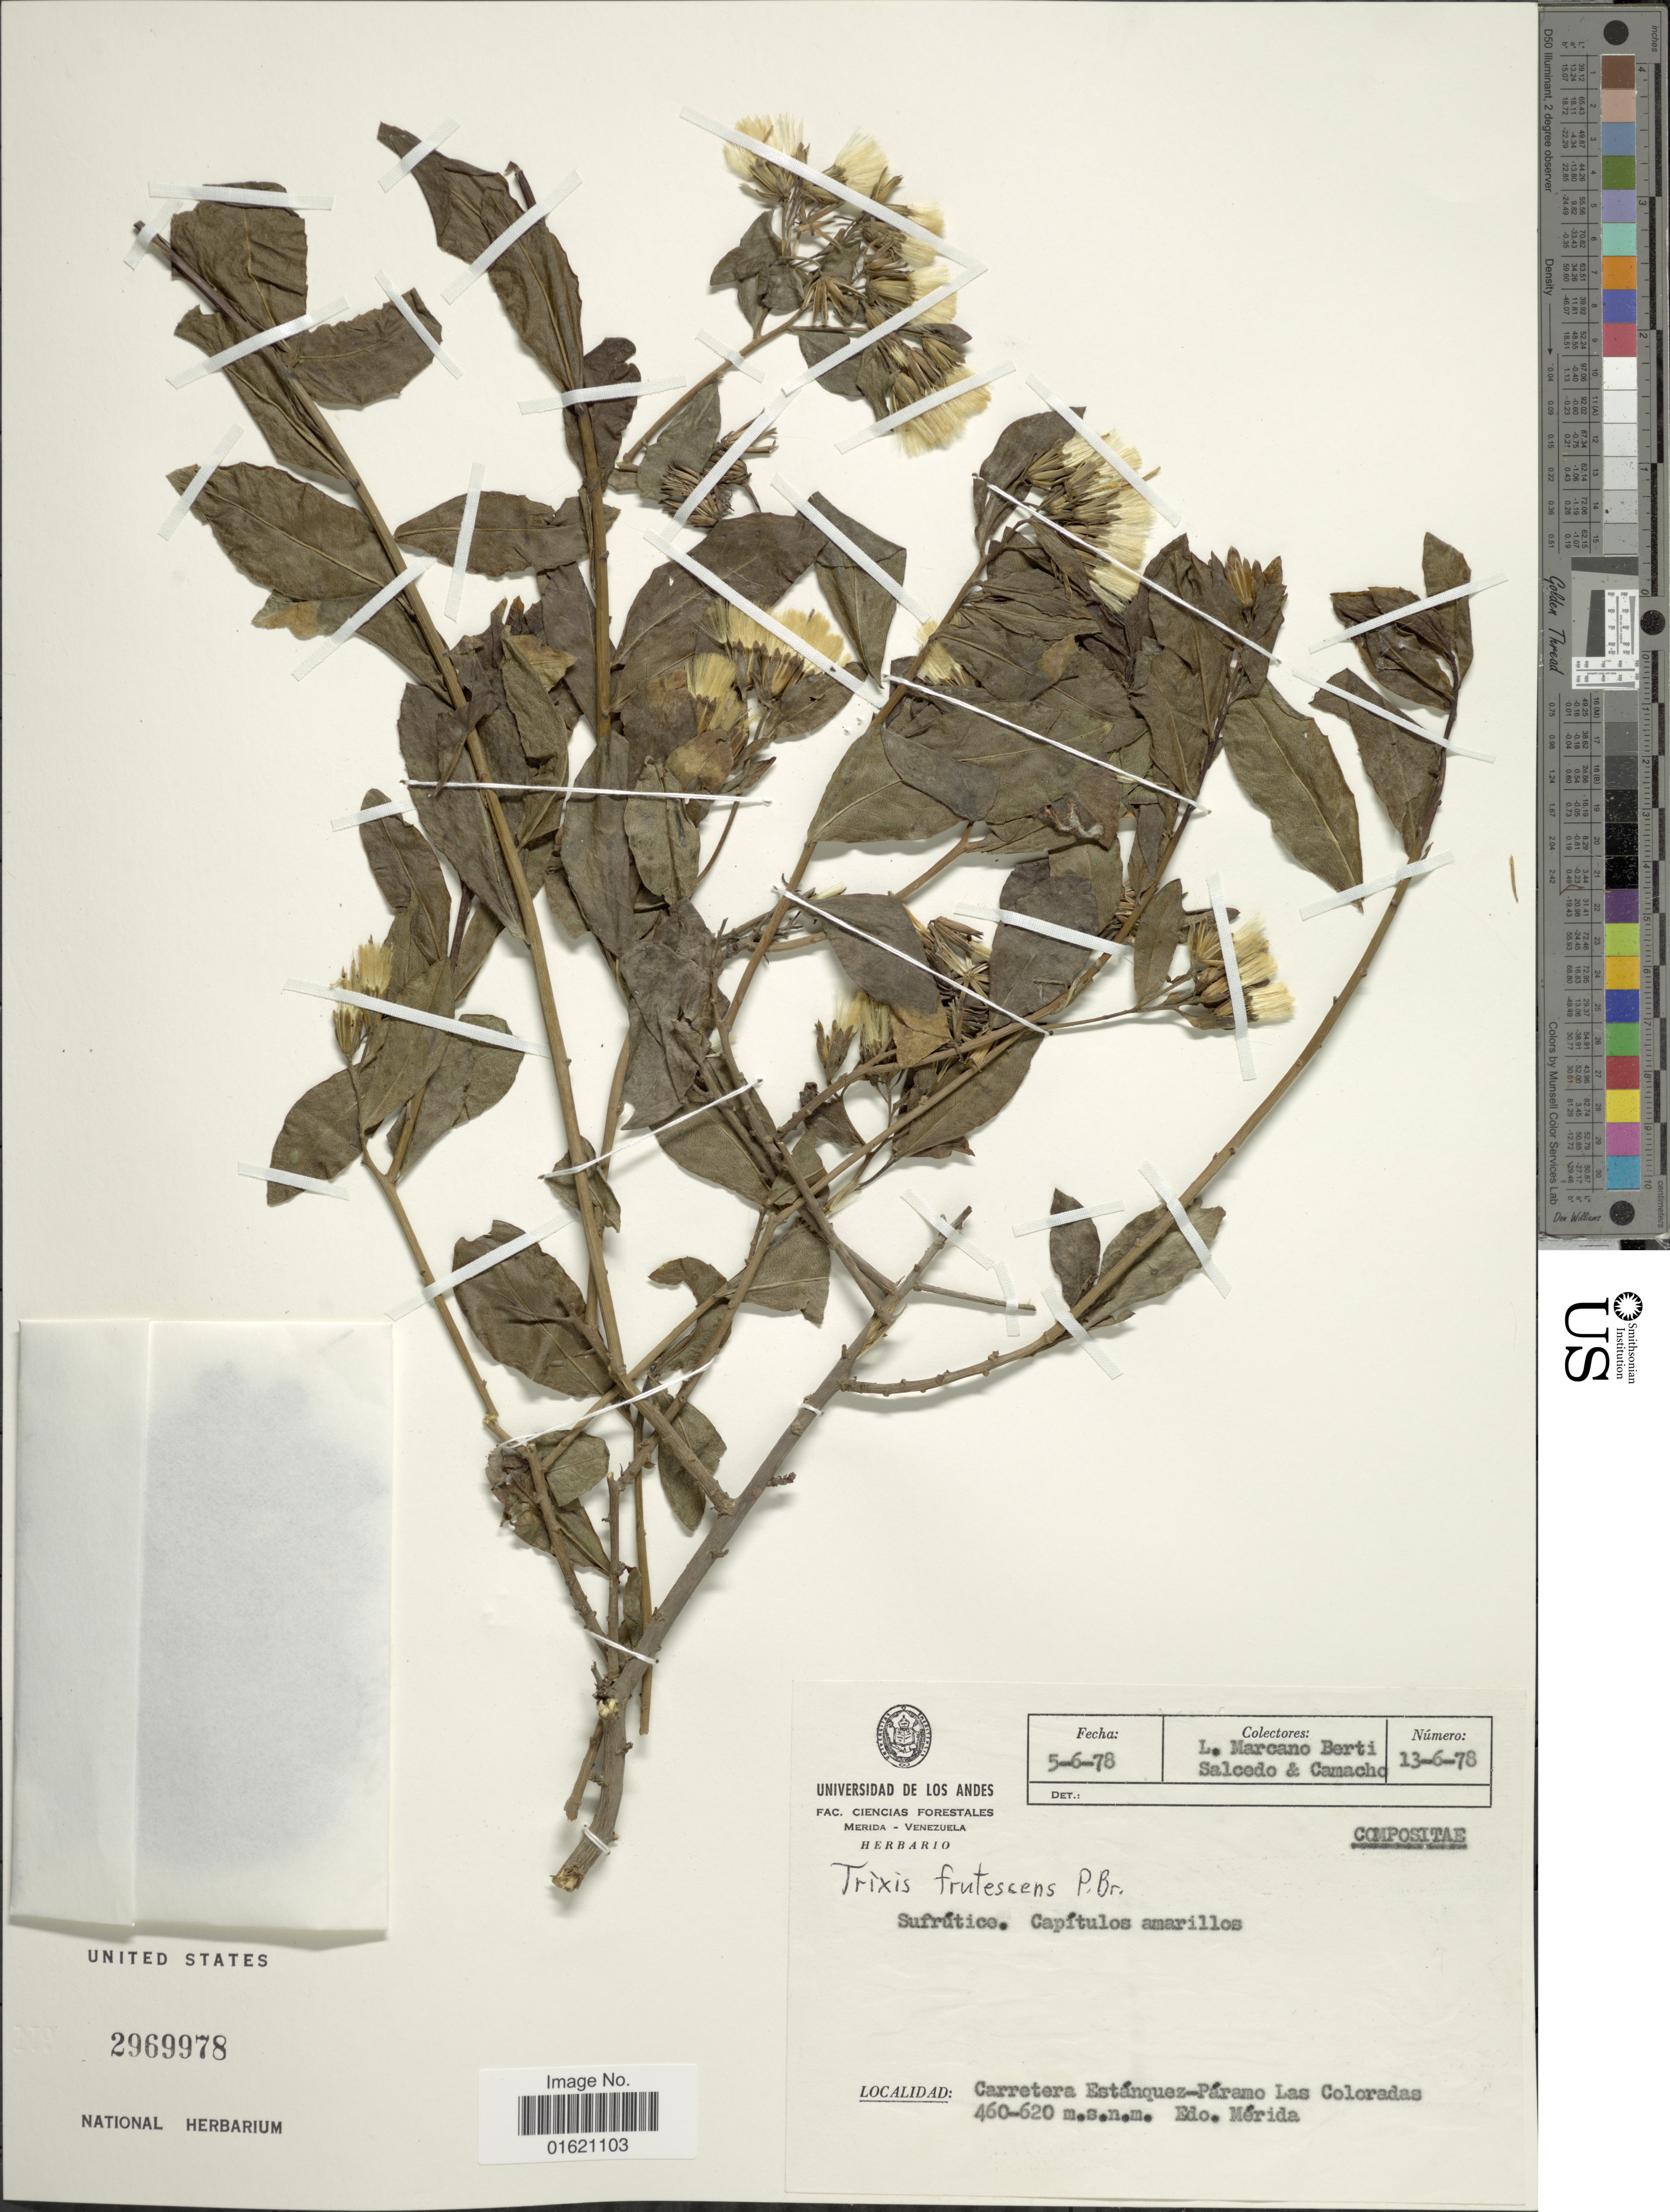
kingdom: Plantae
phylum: Tracheophyta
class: Magnoliopsida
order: Asterales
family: Asteraceae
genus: Trixis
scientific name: Trixis inula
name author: Crantz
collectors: L. Marcano-Berti, Salcedo & Camacho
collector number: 13-6-78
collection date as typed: Transcribed d/m/y: 5/6/78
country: Venezuela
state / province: Mérida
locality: Carretera Estánquez-Páramo Las Coloradas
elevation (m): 460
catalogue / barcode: US 2969978